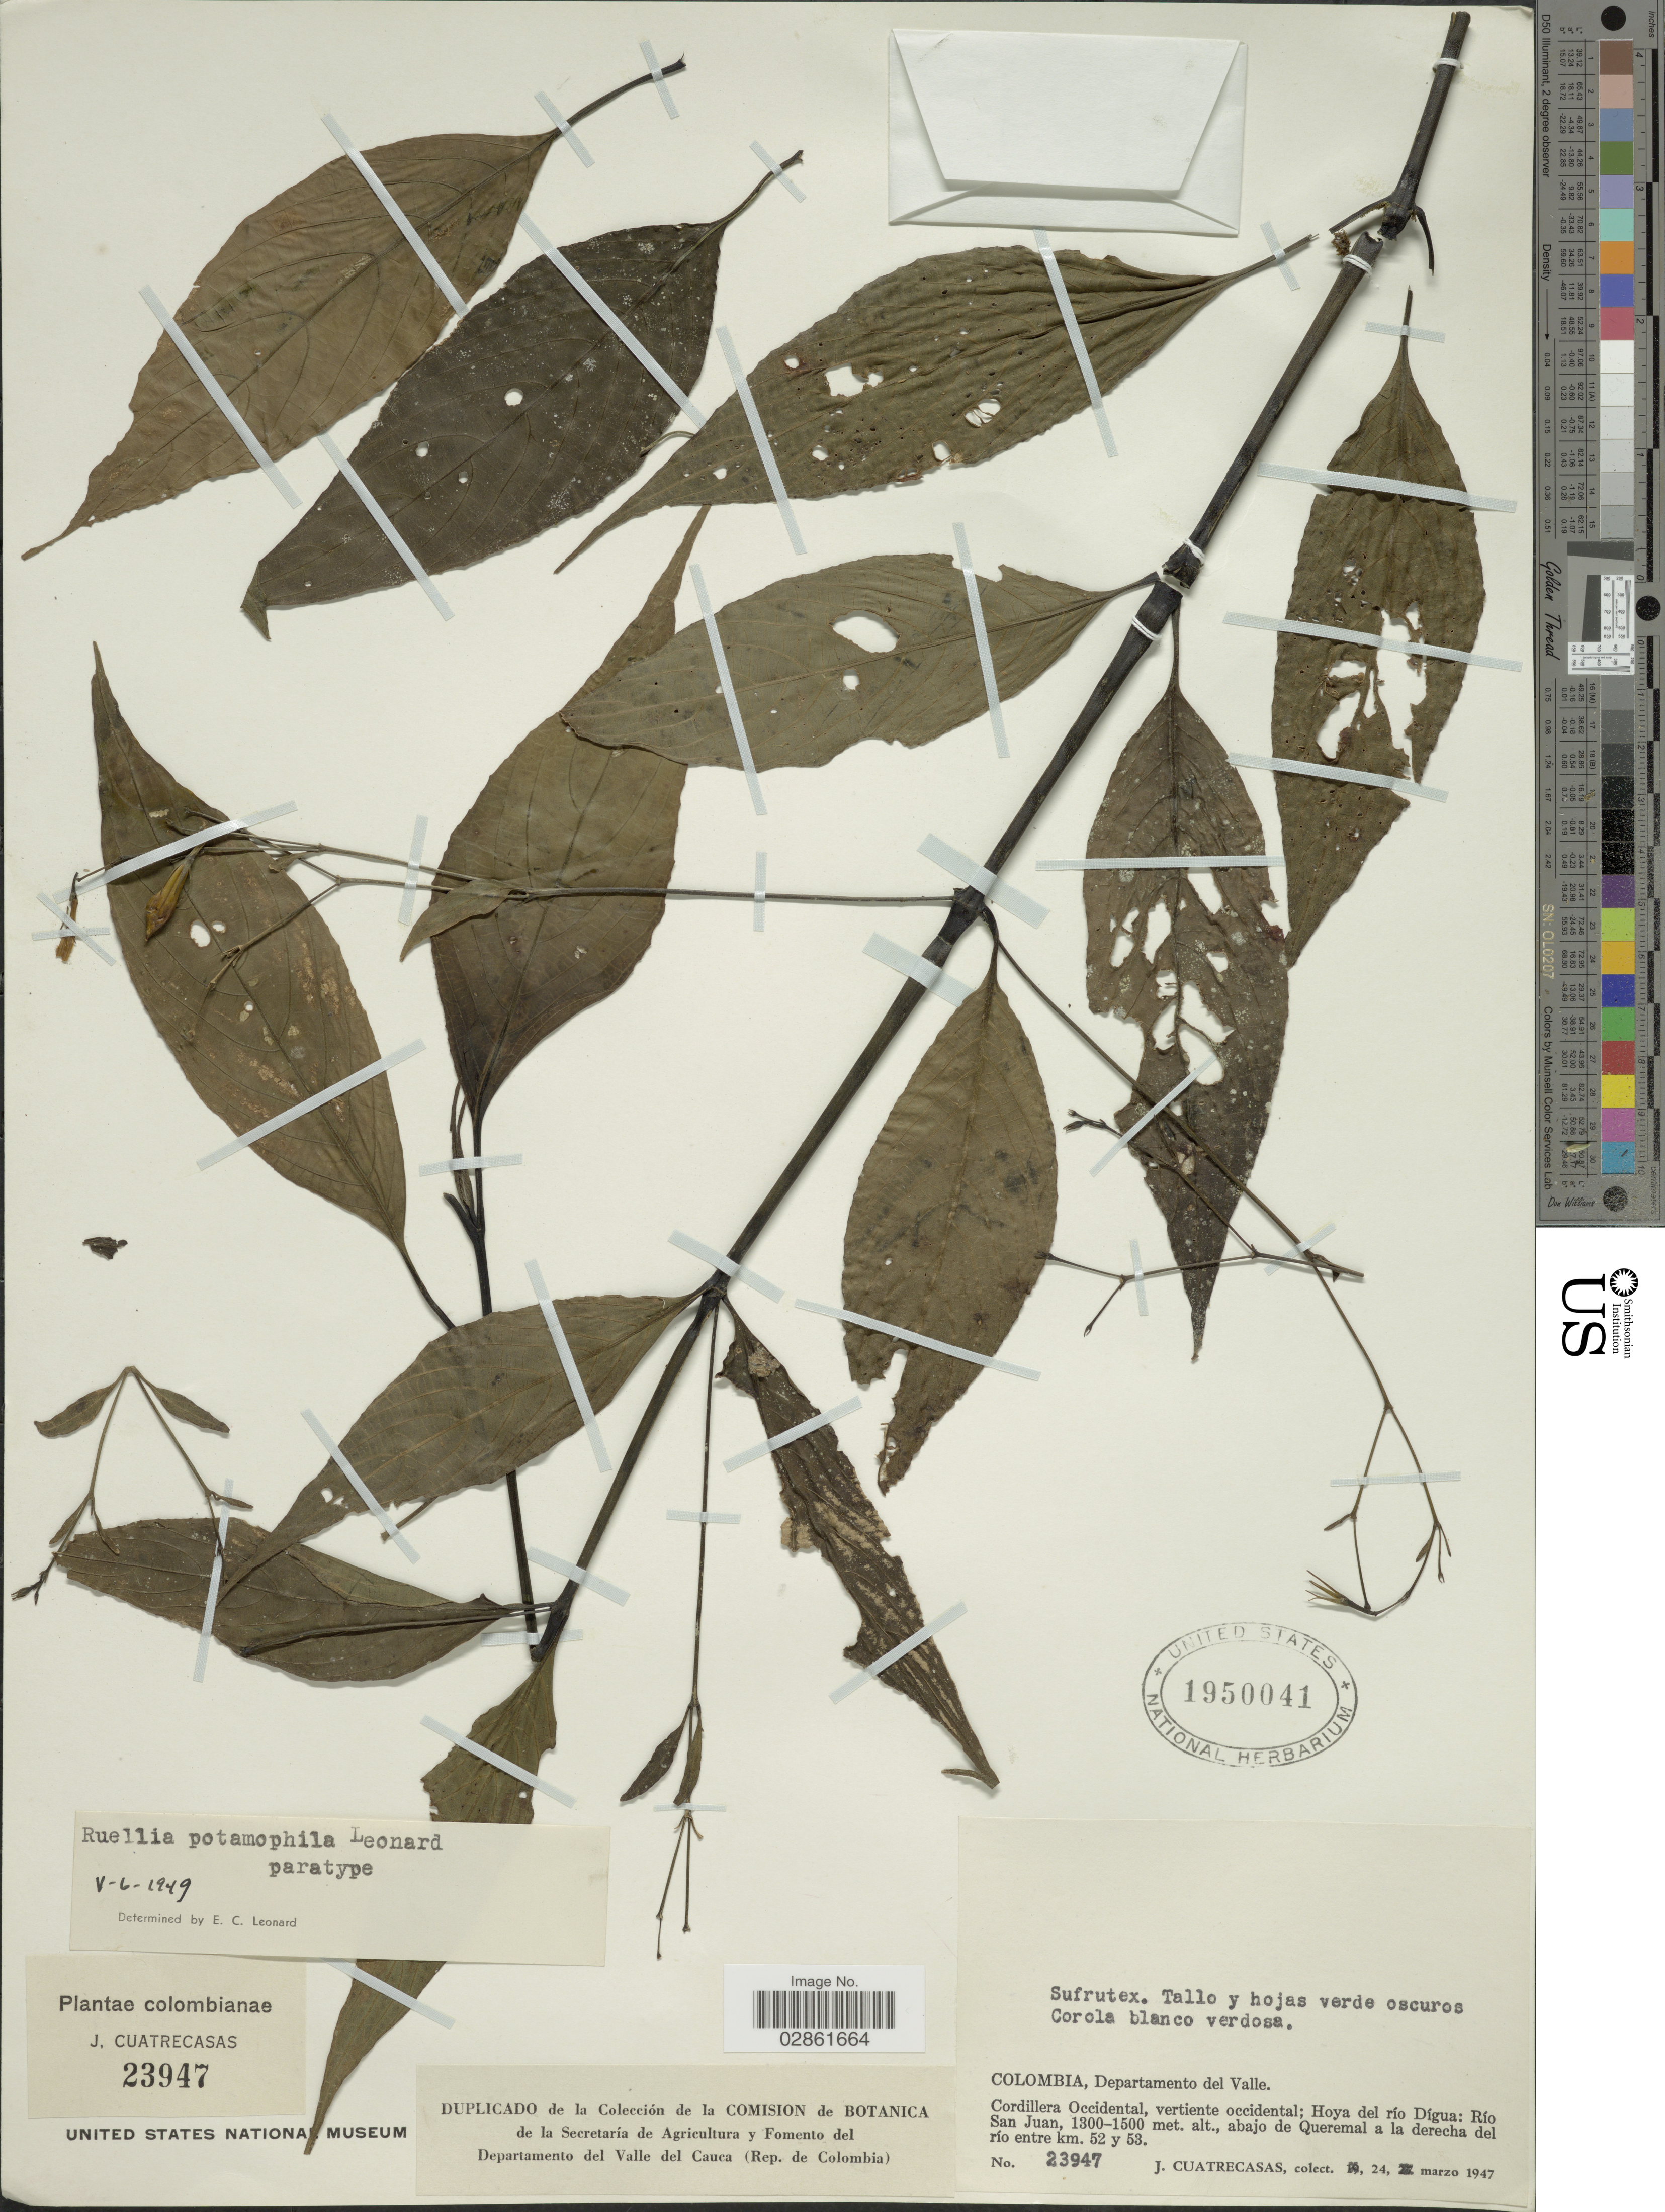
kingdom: Plantae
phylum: Tracheophyta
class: Magnoliopsida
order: Lamiales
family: Acanthaceae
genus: Ruellia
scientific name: Ruellia potamophila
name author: Leonard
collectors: J. Cuatrecasas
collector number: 23947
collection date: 1947-03-24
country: Colombia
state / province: Valle del Cauca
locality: Departamento del Valle. Cordillera Occidental, vertiente occidental; Hoya del río Dígua: Río San Juan, abajo de Queremal a la derecha del río entre km. 52 y 53.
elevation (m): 1300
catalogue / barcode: US 1950041